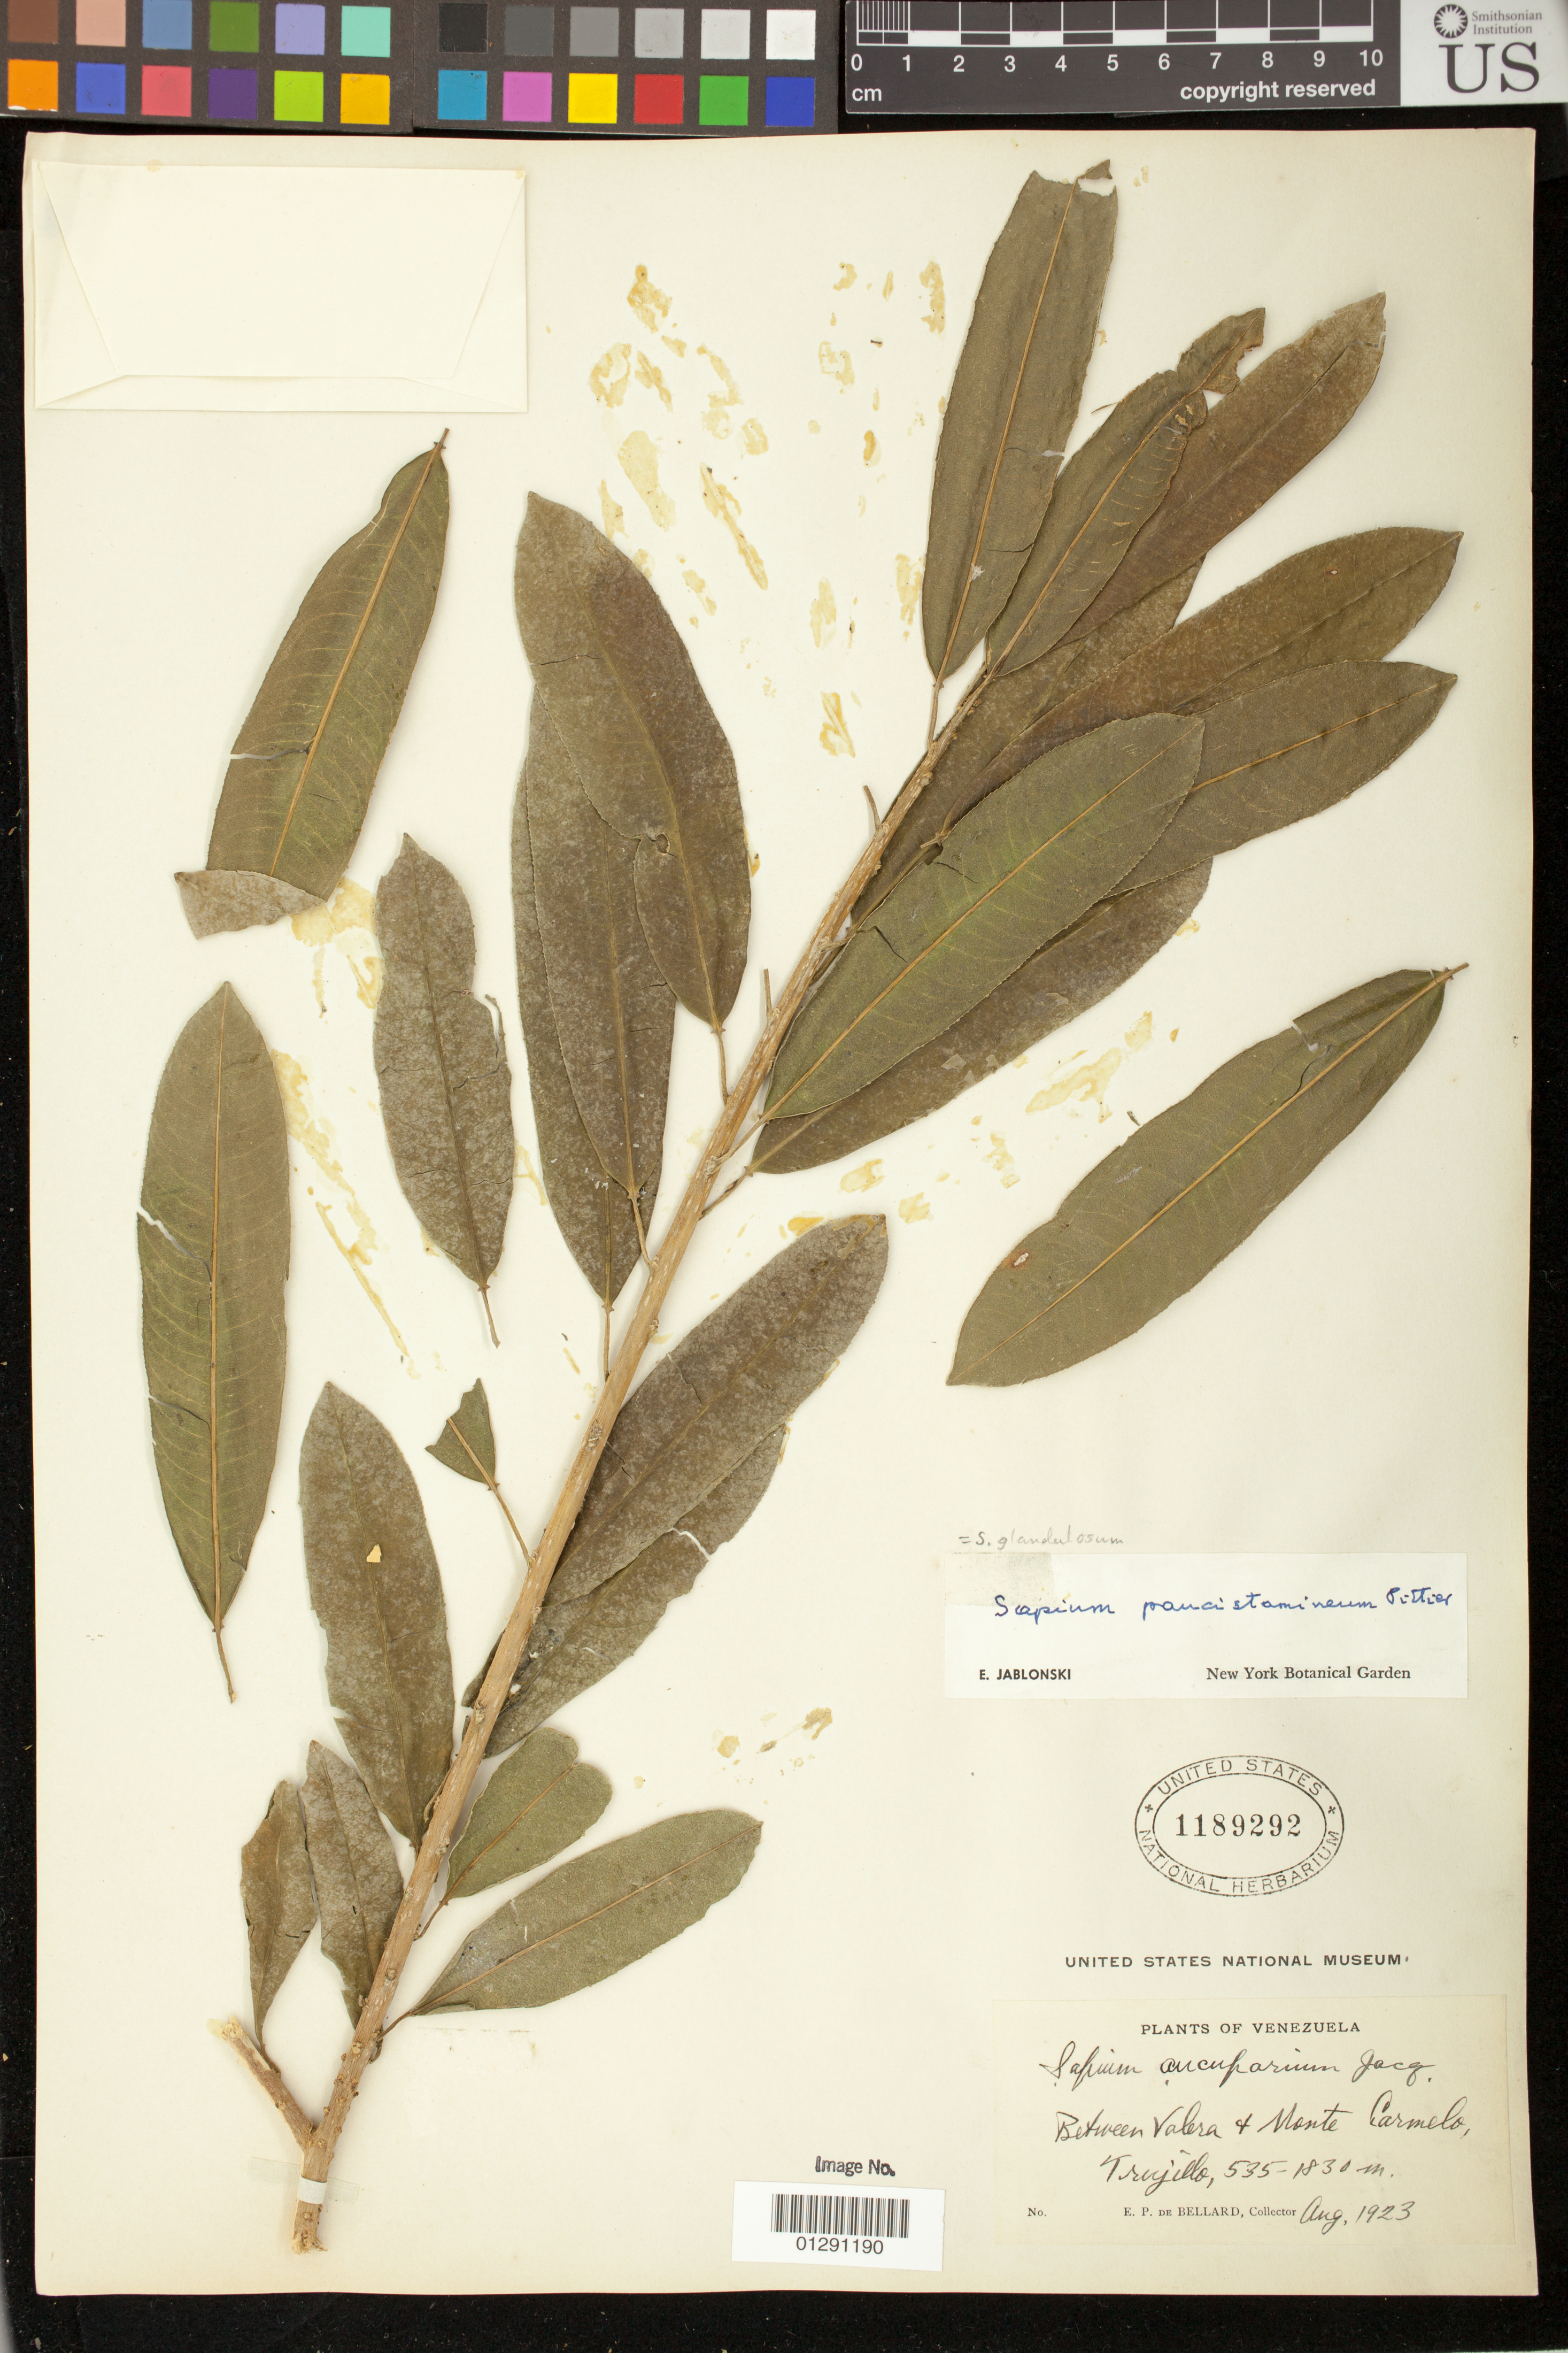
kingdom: Plantae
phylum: Tracheophyta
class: Magnoliopsida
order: Malpighiales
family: Euphorbiaceae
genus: Sapium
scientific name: Sapium glandulatum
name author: (Vell.) Pax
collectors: E. de Bellard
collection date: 1923-08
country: Venezuela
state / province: Trujillo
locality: Between Valera & Monte Carmelo, Trujillo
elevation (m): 535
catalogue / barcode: US 1189292